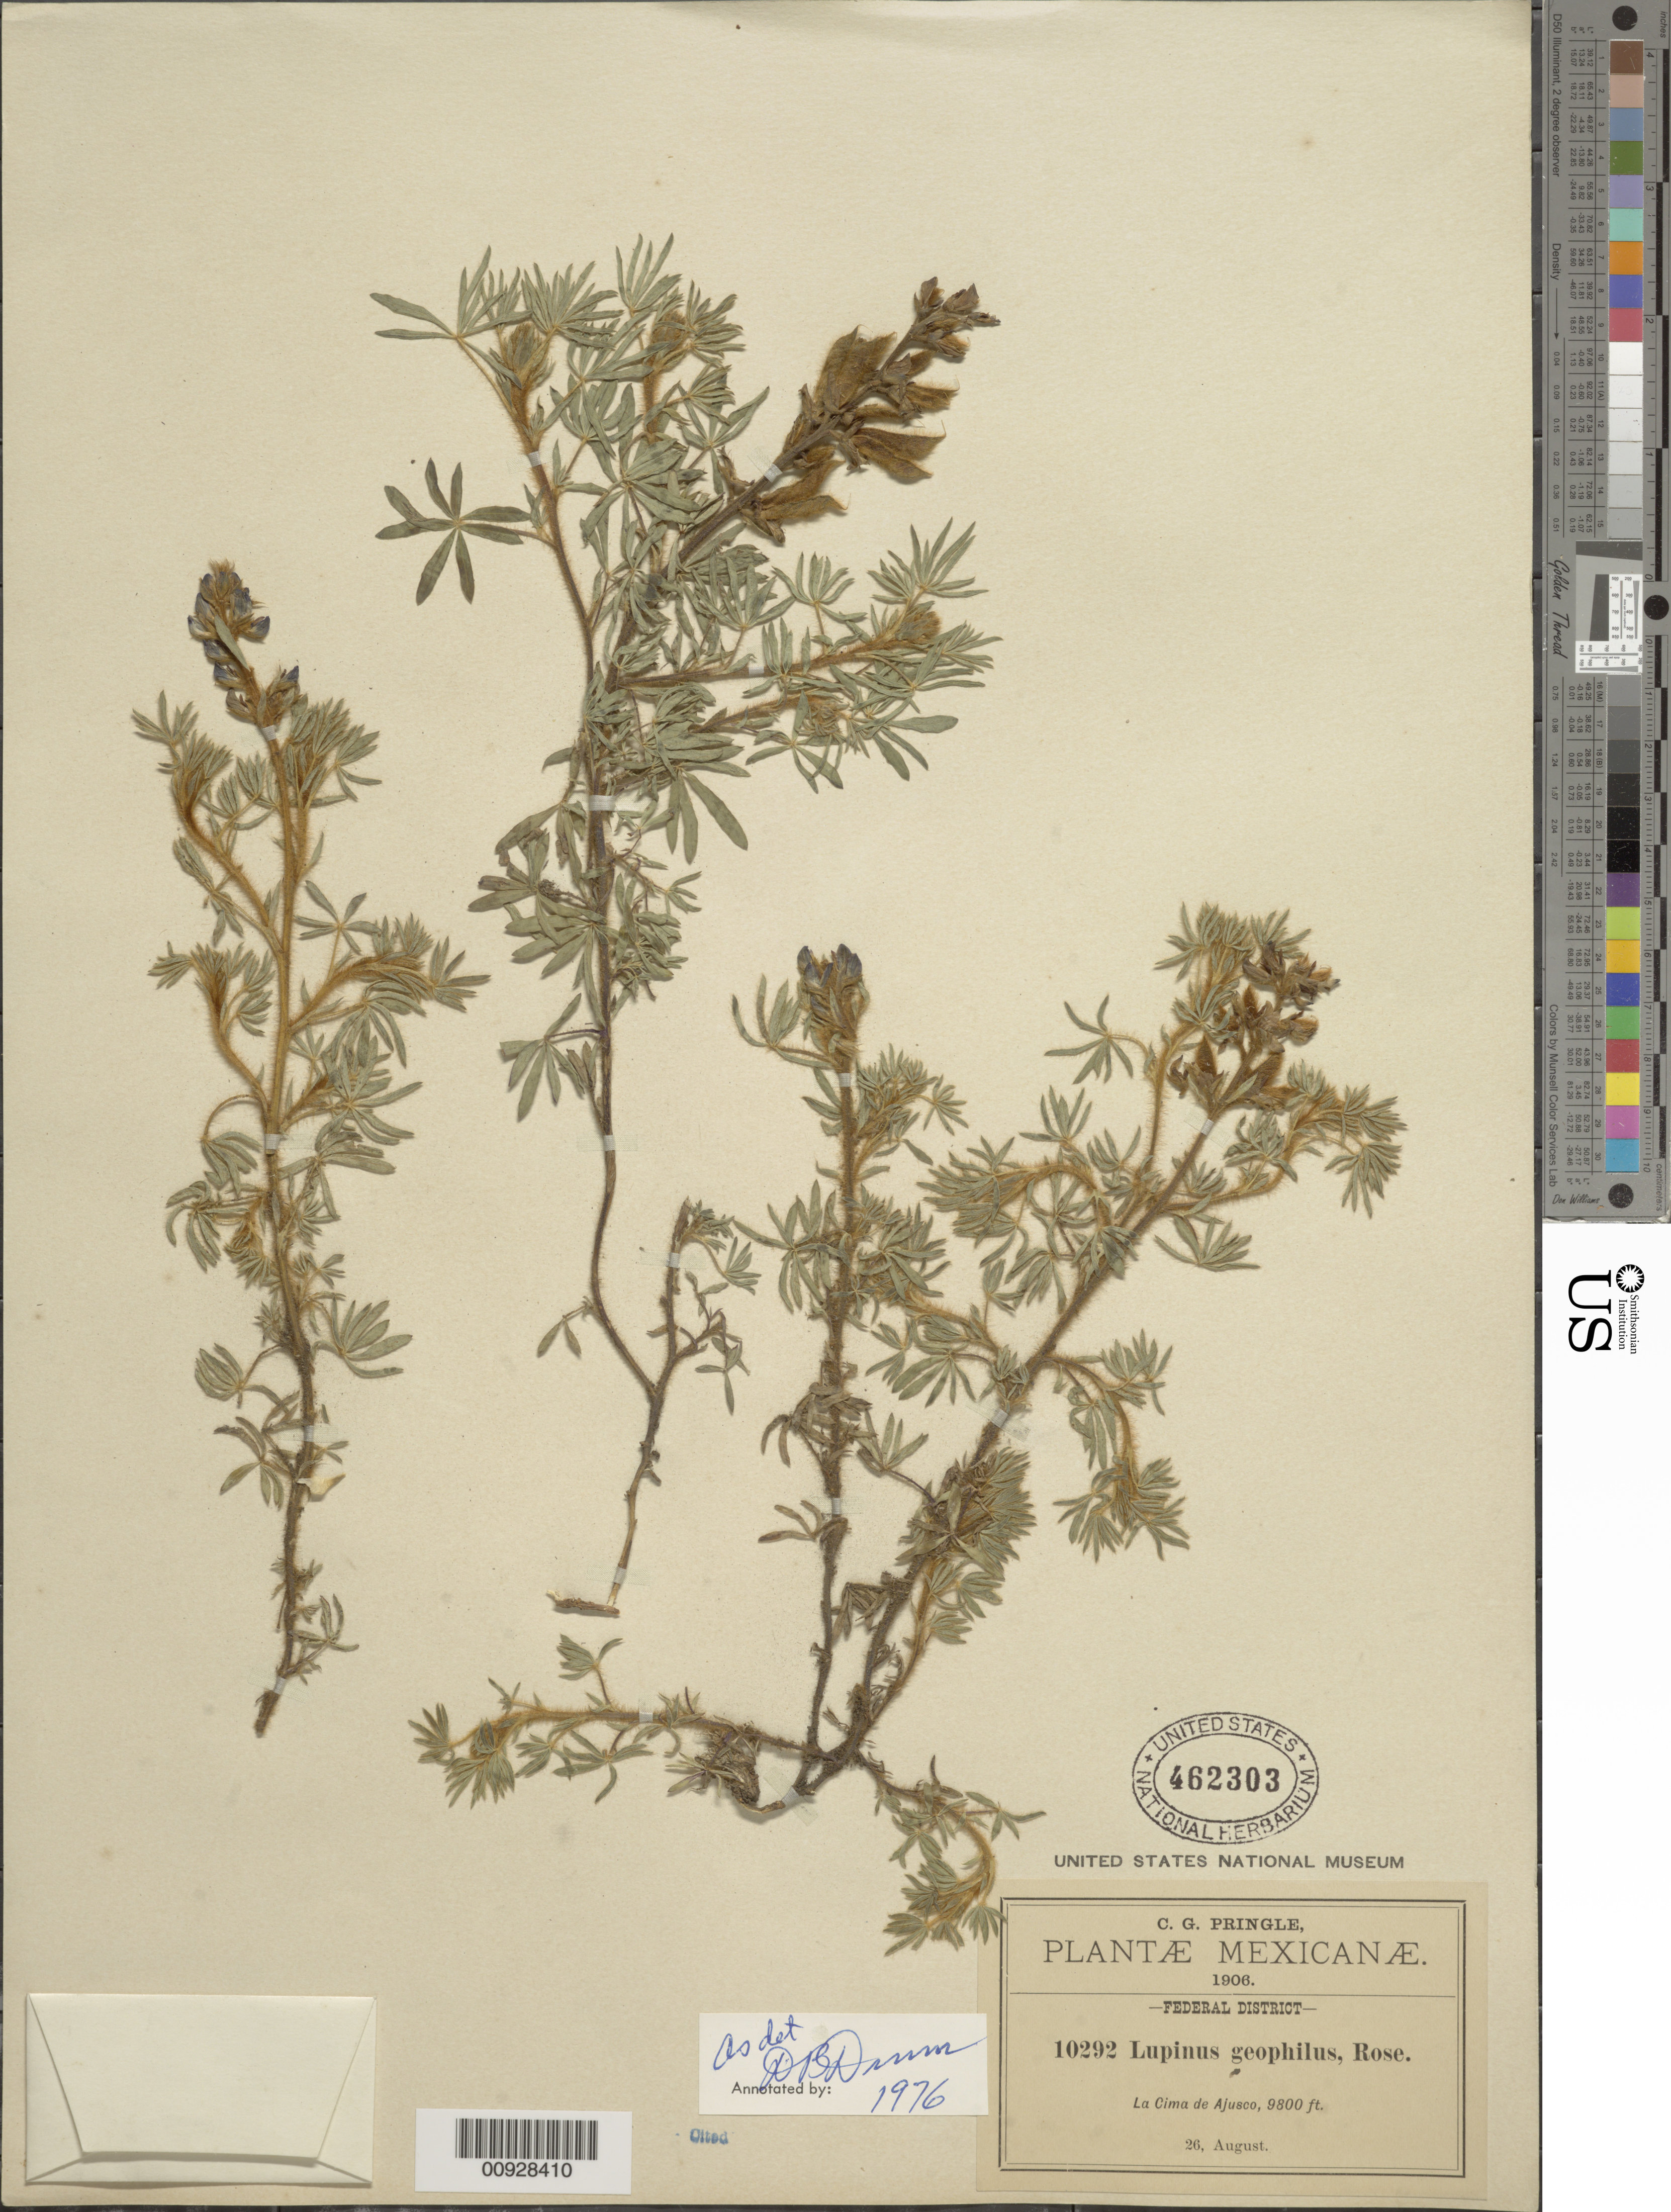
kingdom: Plantae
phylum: Tracheophyta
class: Magnoliopsida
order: Fabales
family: Fabaceae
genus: Lupinus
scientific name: Lupinus geophilus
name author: Rose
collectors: C. G. Pringle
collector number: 10292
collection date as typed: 26 Aug 1906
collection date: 1906-08-26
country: Mexico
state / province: Distrito Federal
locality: La Cima de Ajusco. Federal District.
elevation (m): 2987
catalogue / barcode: US 462303